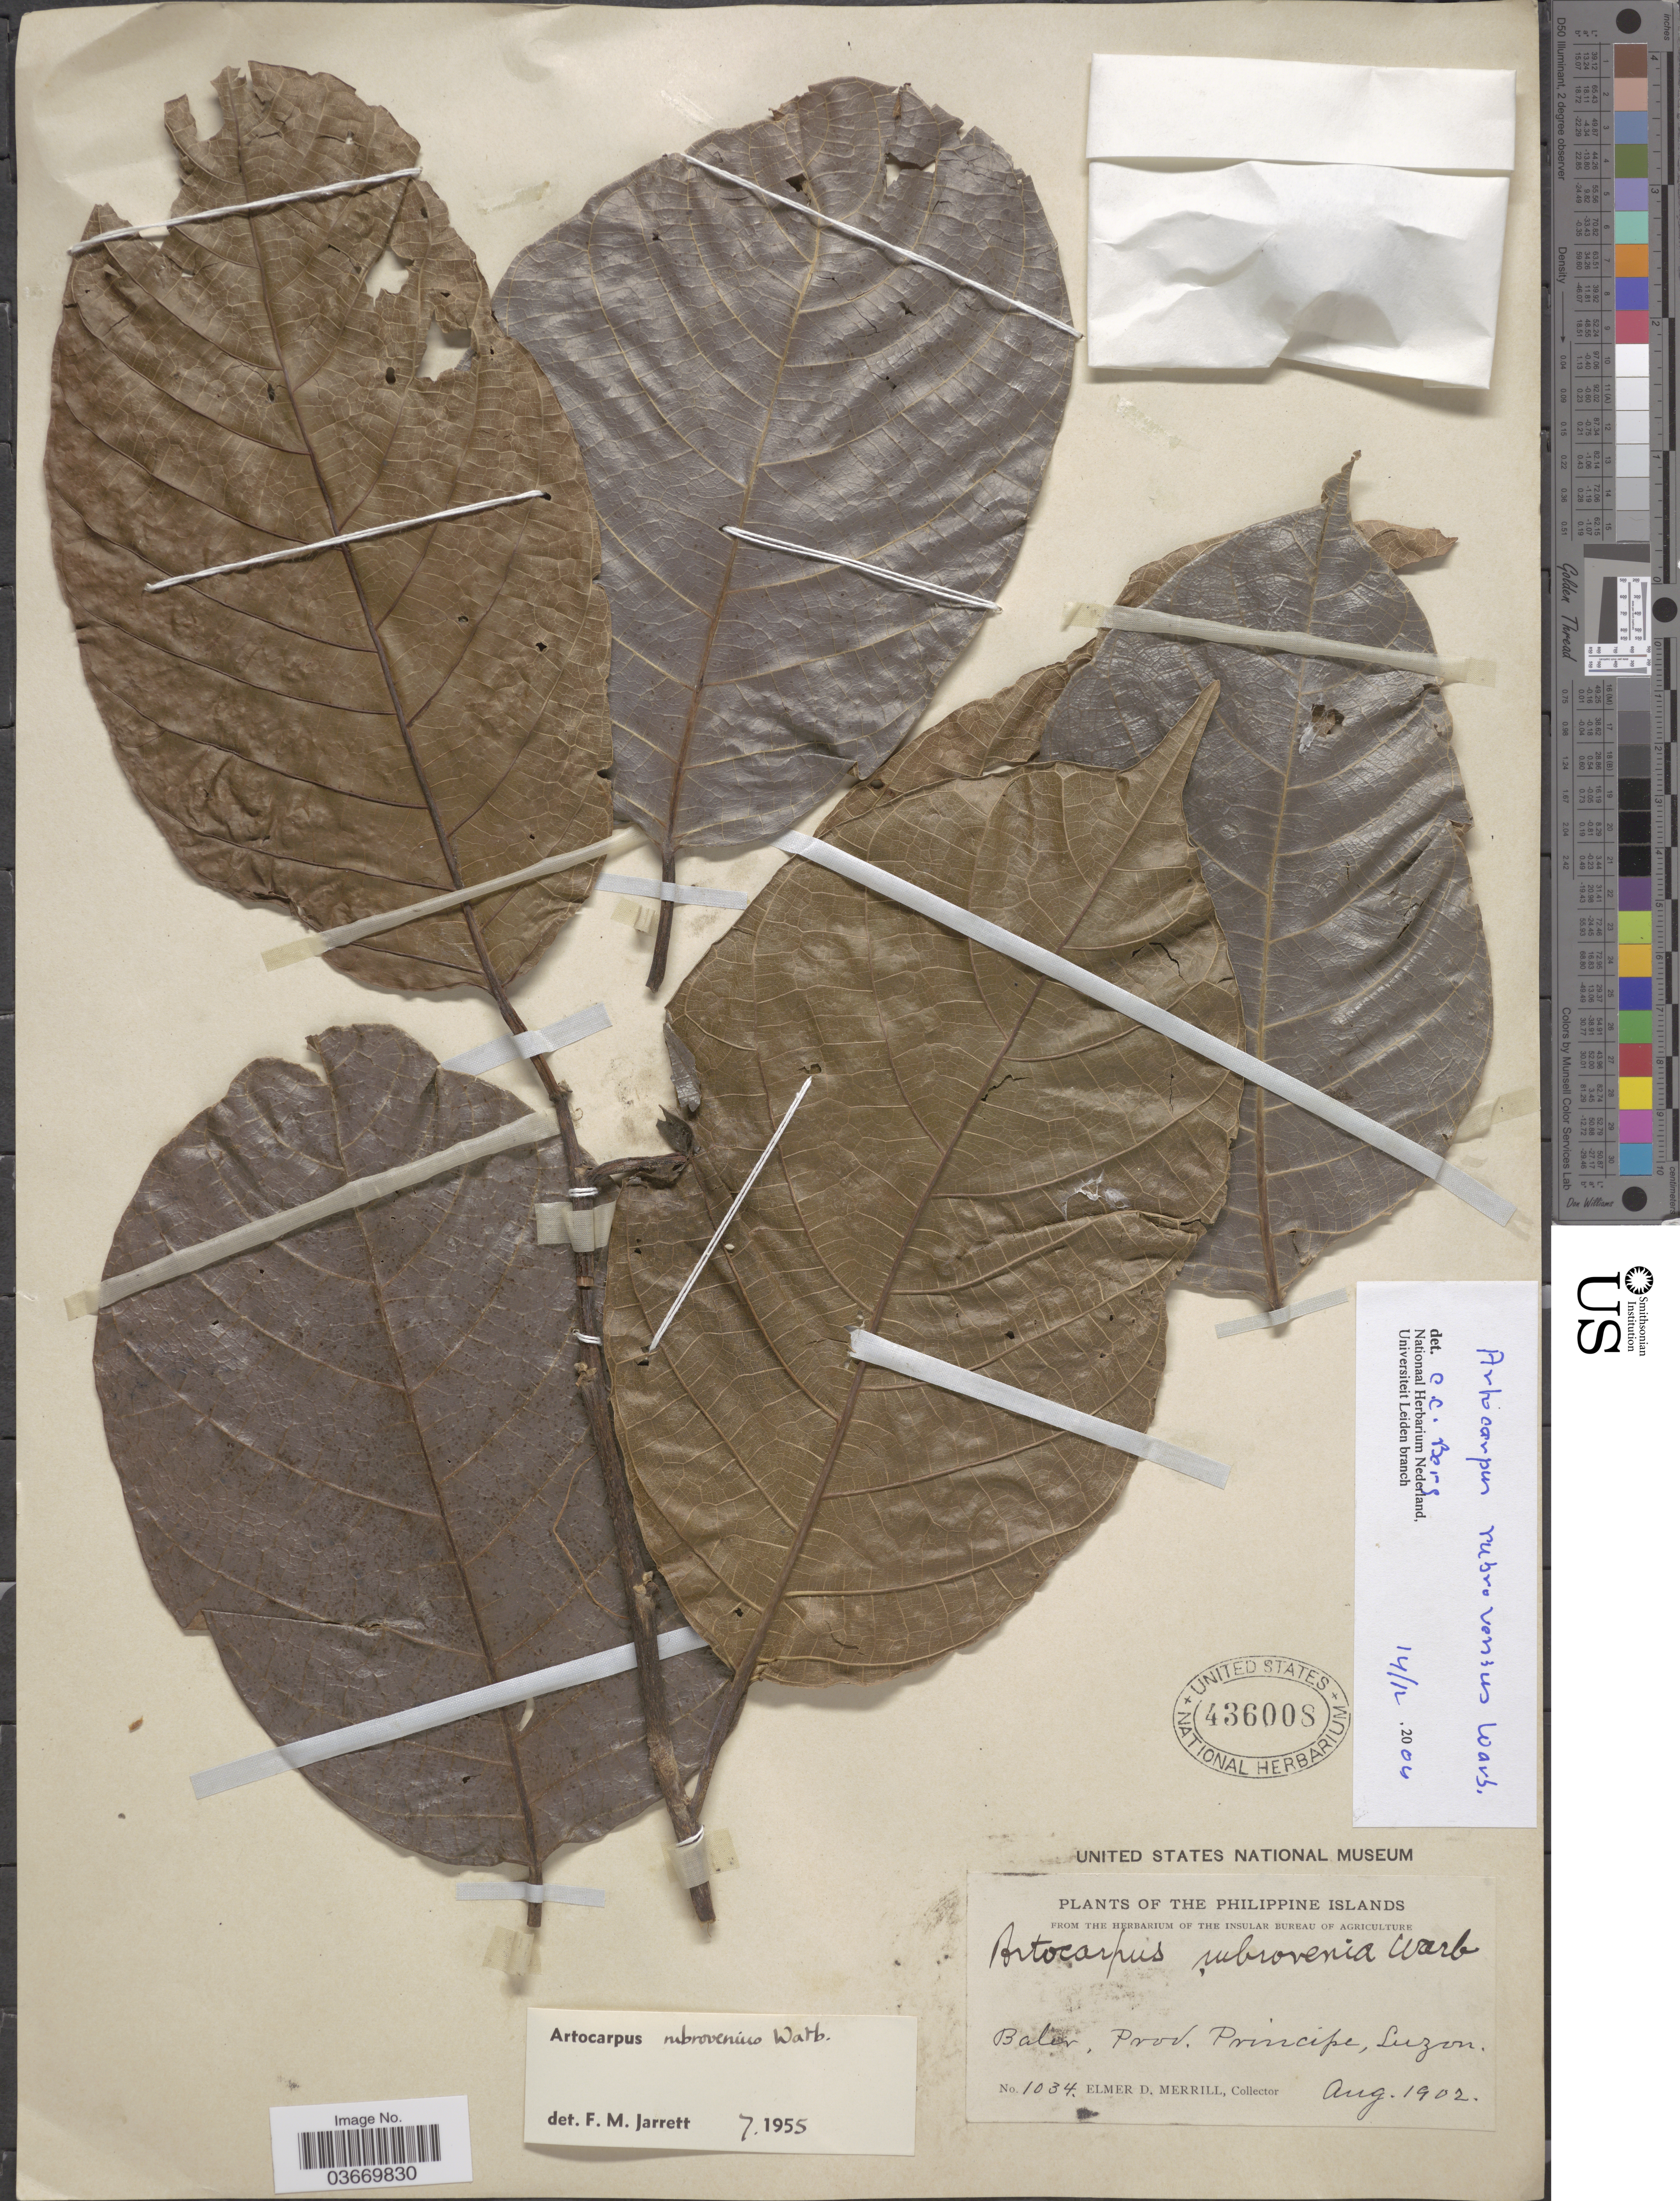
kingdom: Plantae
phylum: Tracheophyta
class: Magnoliopsida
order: Rosales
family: Moraceae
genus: Artocarpus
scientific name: Artocarpus rubrovenius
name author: Warb.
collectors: E. D. Merrill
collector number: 1034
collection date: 1902-08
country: Philippines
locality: The Philippine Islands. Baler, Prov. Principe, Luzon.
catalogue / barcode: US 436008